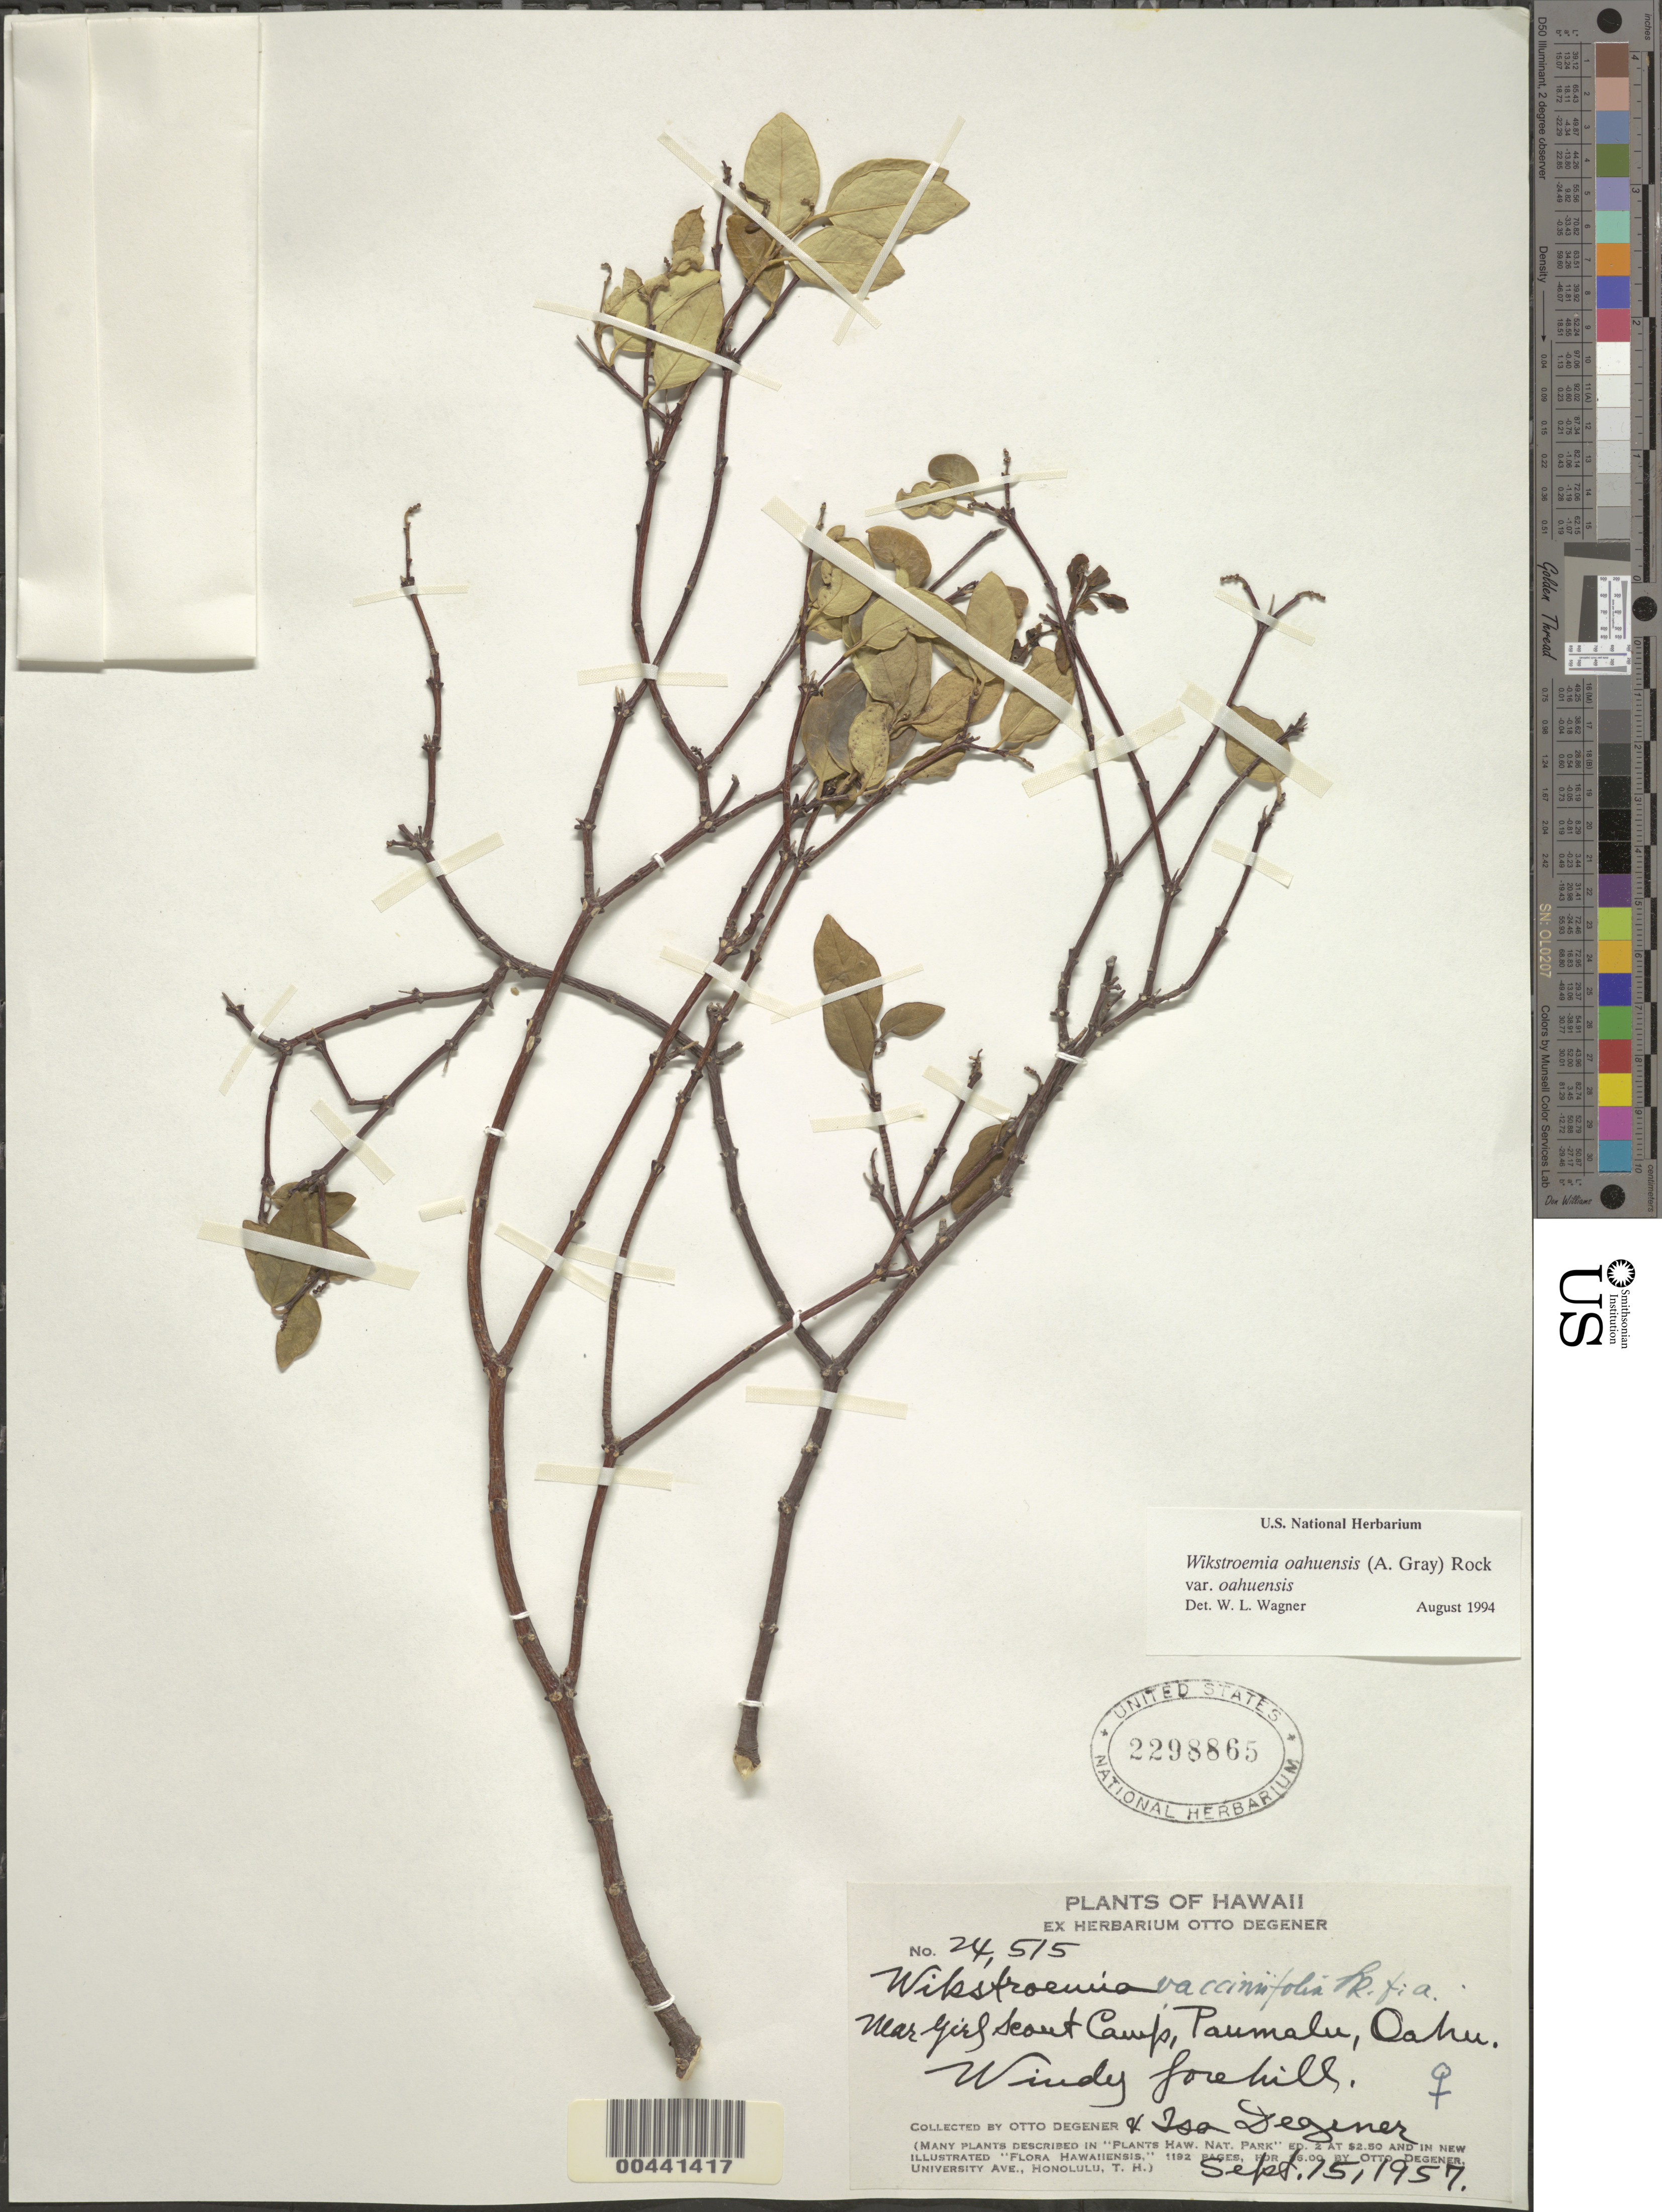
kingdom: Plantae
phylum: Tracheophyta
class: Magnoliopsida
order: Malvales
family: Thymelaeaceae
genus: Wikstroemia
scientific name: Wikstroemia oahuensis var. oahuensis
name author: (A. Gray) Rock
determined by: Wagner, W. L., (BOT), Smithsonian Institution - National Museum of Natural History (UNITED STATES)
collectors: O. Degener & I. Degener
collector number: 24515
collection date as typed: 15 Sep 1957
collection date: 1957-09-15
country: United States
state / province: Hawaii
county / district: Honolulu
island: Oahu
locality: Near Girl Scout Camp, Paumalu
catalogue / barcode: US 2298865